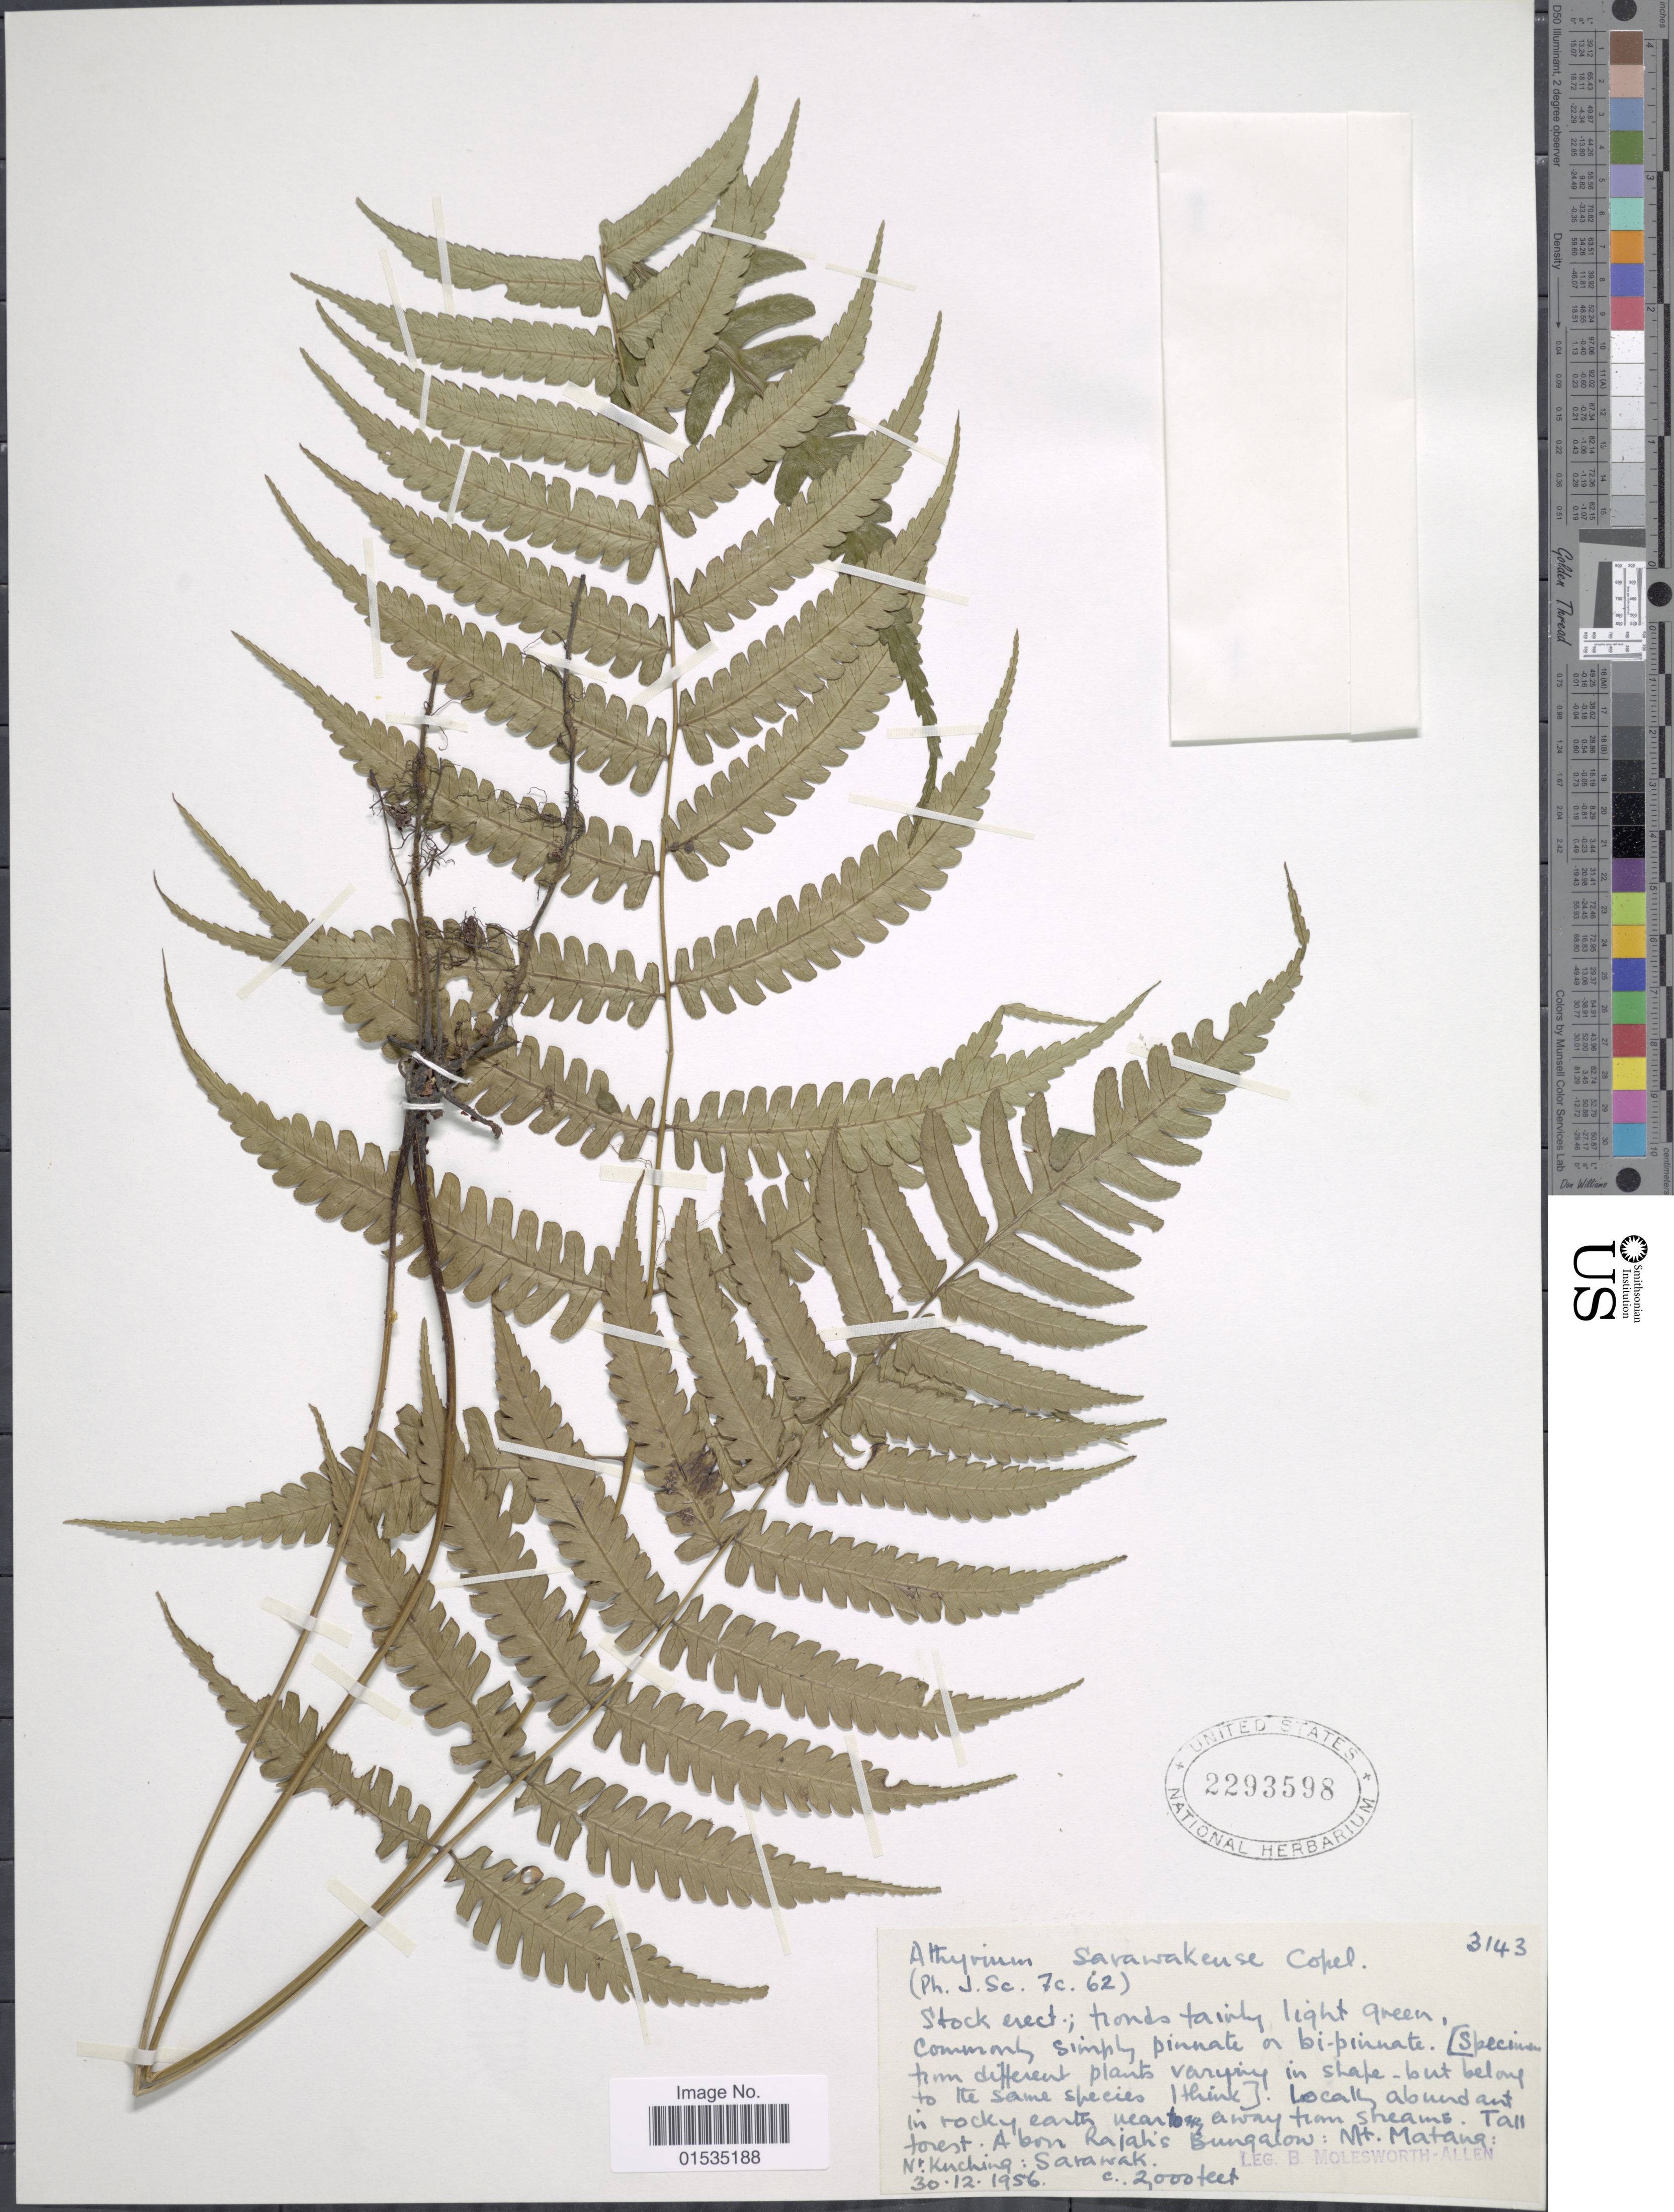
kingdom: Plantae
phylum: Tracheophyta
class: Polypodiopsida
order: Polypodiales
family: Athyriaceae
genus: Diplazium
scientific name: Diplazium sarawakense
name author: (Copel.) C. Chr.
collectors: B. E. G. Molesworth-Allen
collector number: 3143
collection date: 1956-12-30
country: Malaysia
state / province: Sarawak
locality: Above Rajah's Bungalow: Mt. Matang, nr. Kuching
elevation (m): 610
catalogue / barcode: US 2293598